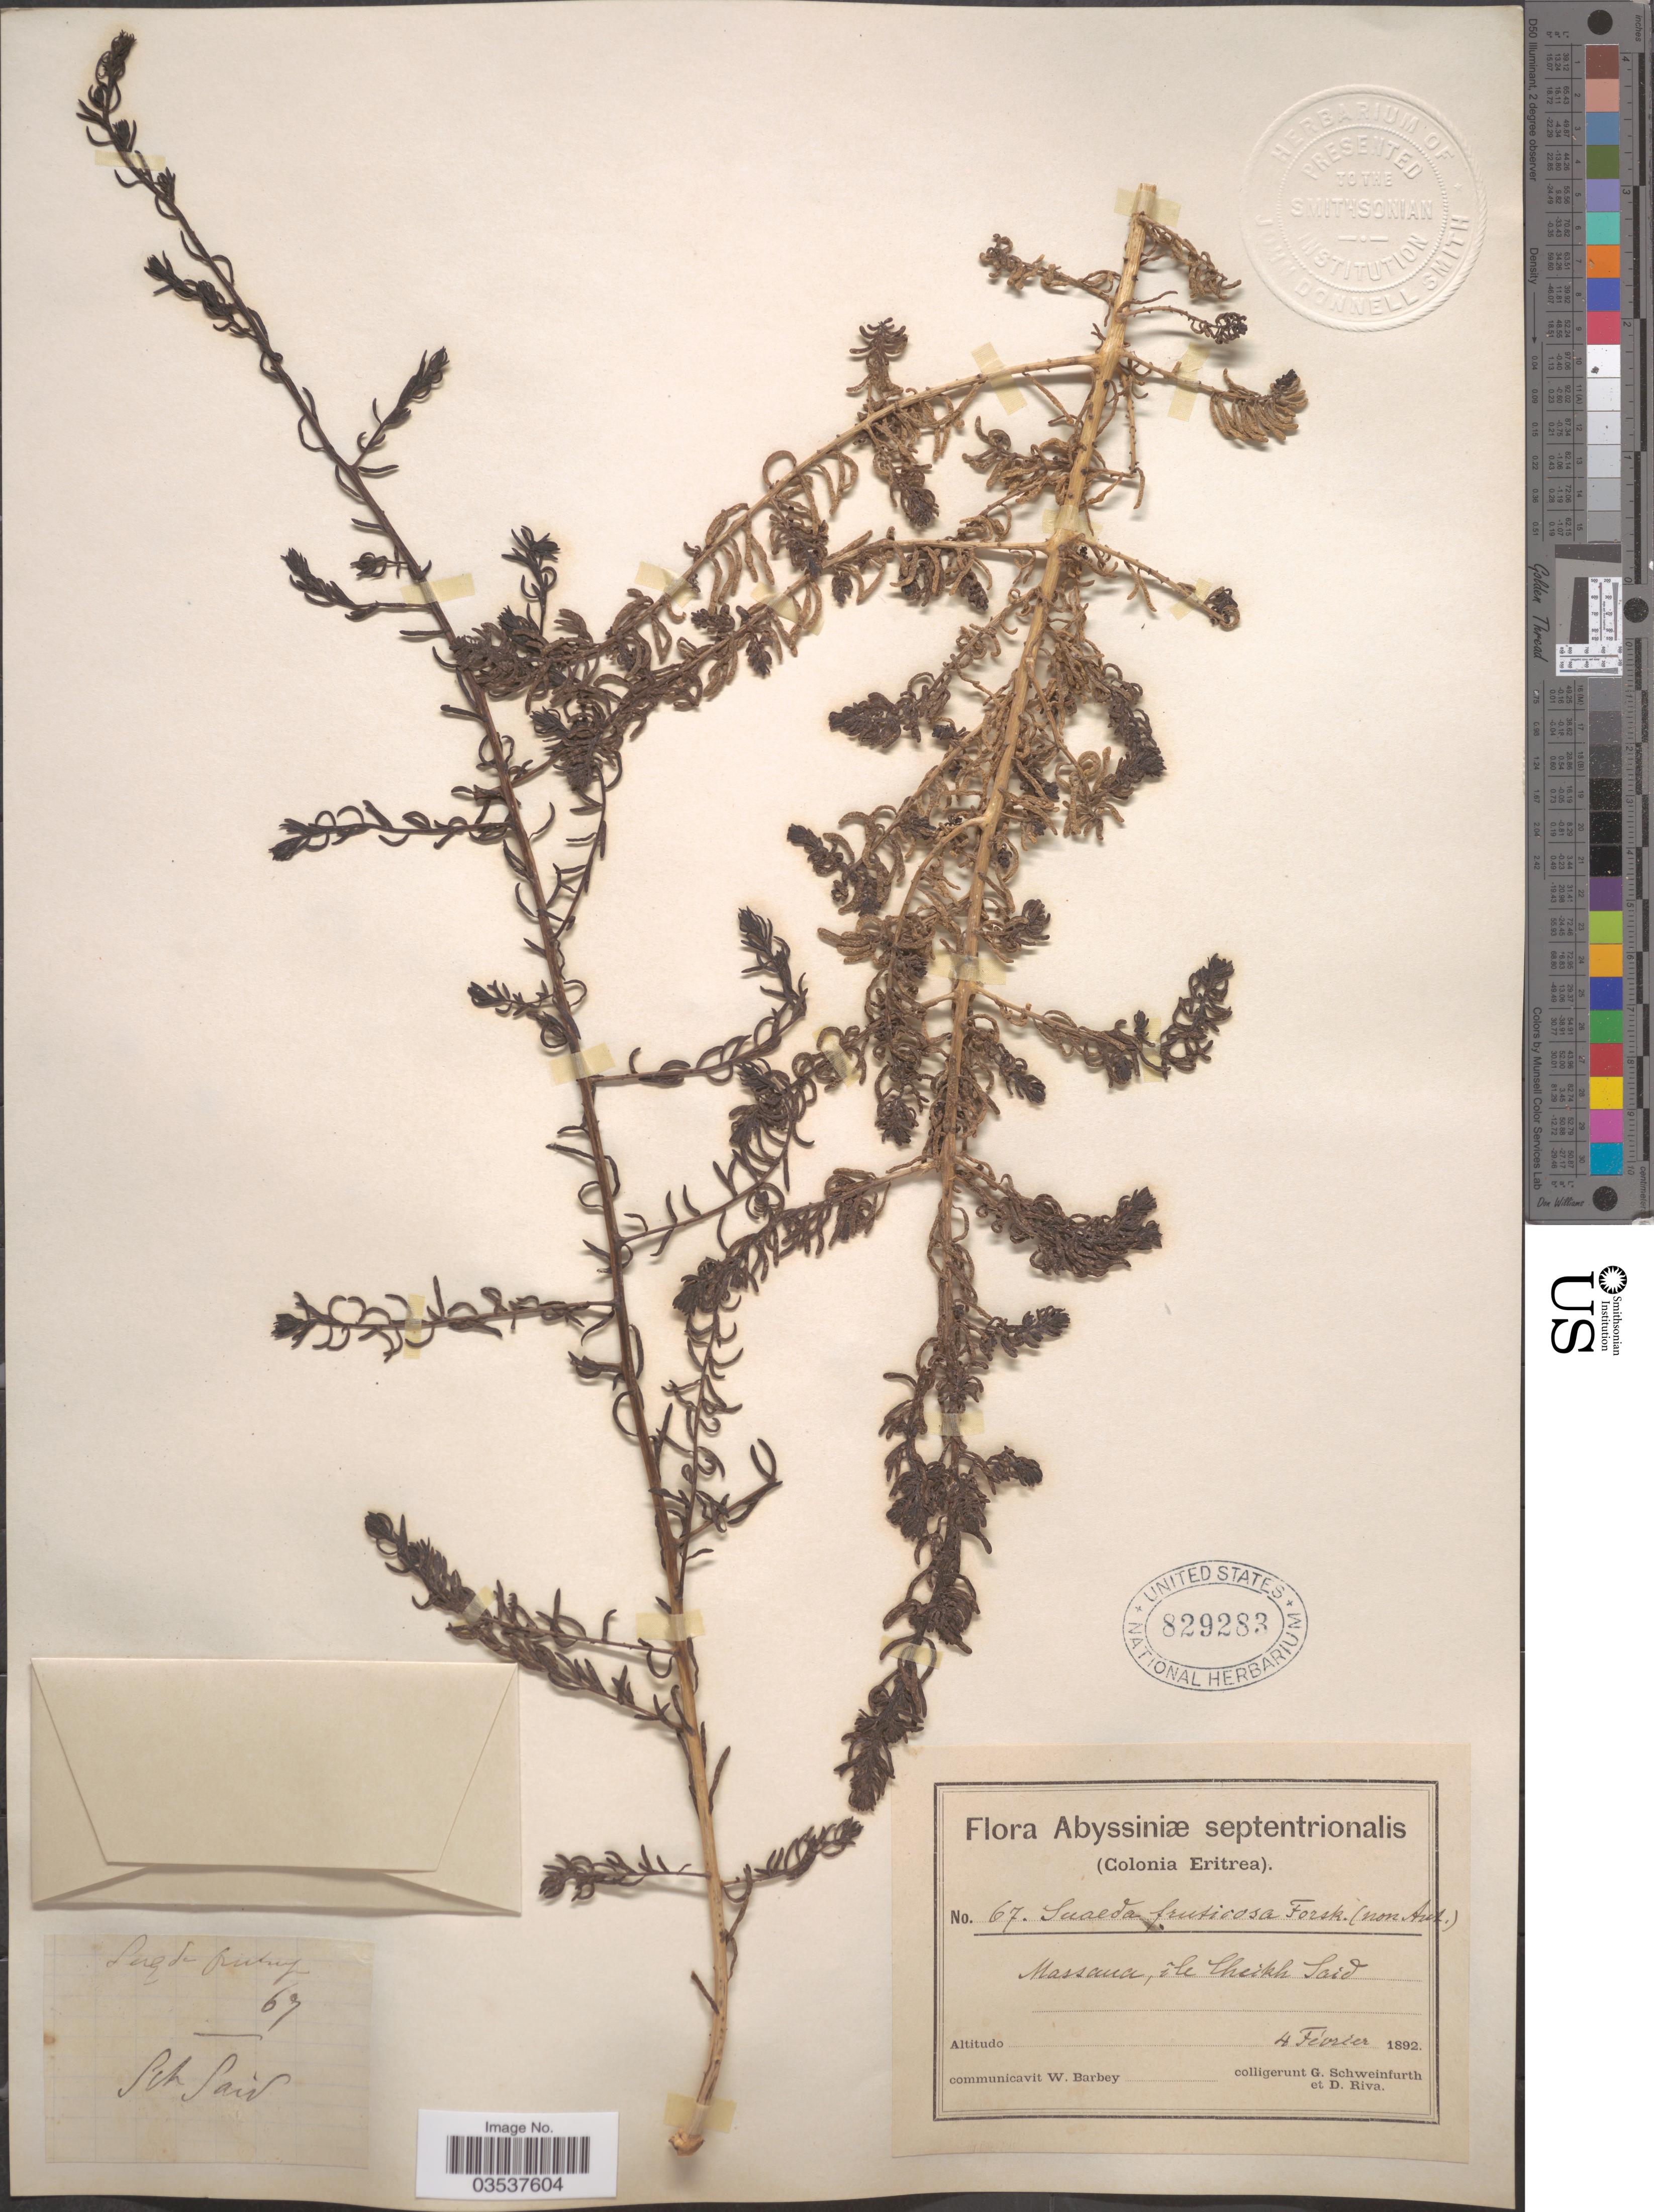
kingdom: Plantae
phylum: Tracheophyta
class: Magnoliopsida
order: Caryophyllales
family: Amaranthaceae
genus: Suaeda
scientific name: Suaeda fruticosa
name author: Forssk. ex J.F. Gmel.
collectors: G. A. Schweinfurth (herbarium) & D. Riva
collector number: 67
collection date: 1892-02-04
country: Eritrea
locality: Abyssiniæ septentrionalis (Colonia Eritrea). Massana, île Sheikh Said.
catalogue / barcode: US 829283